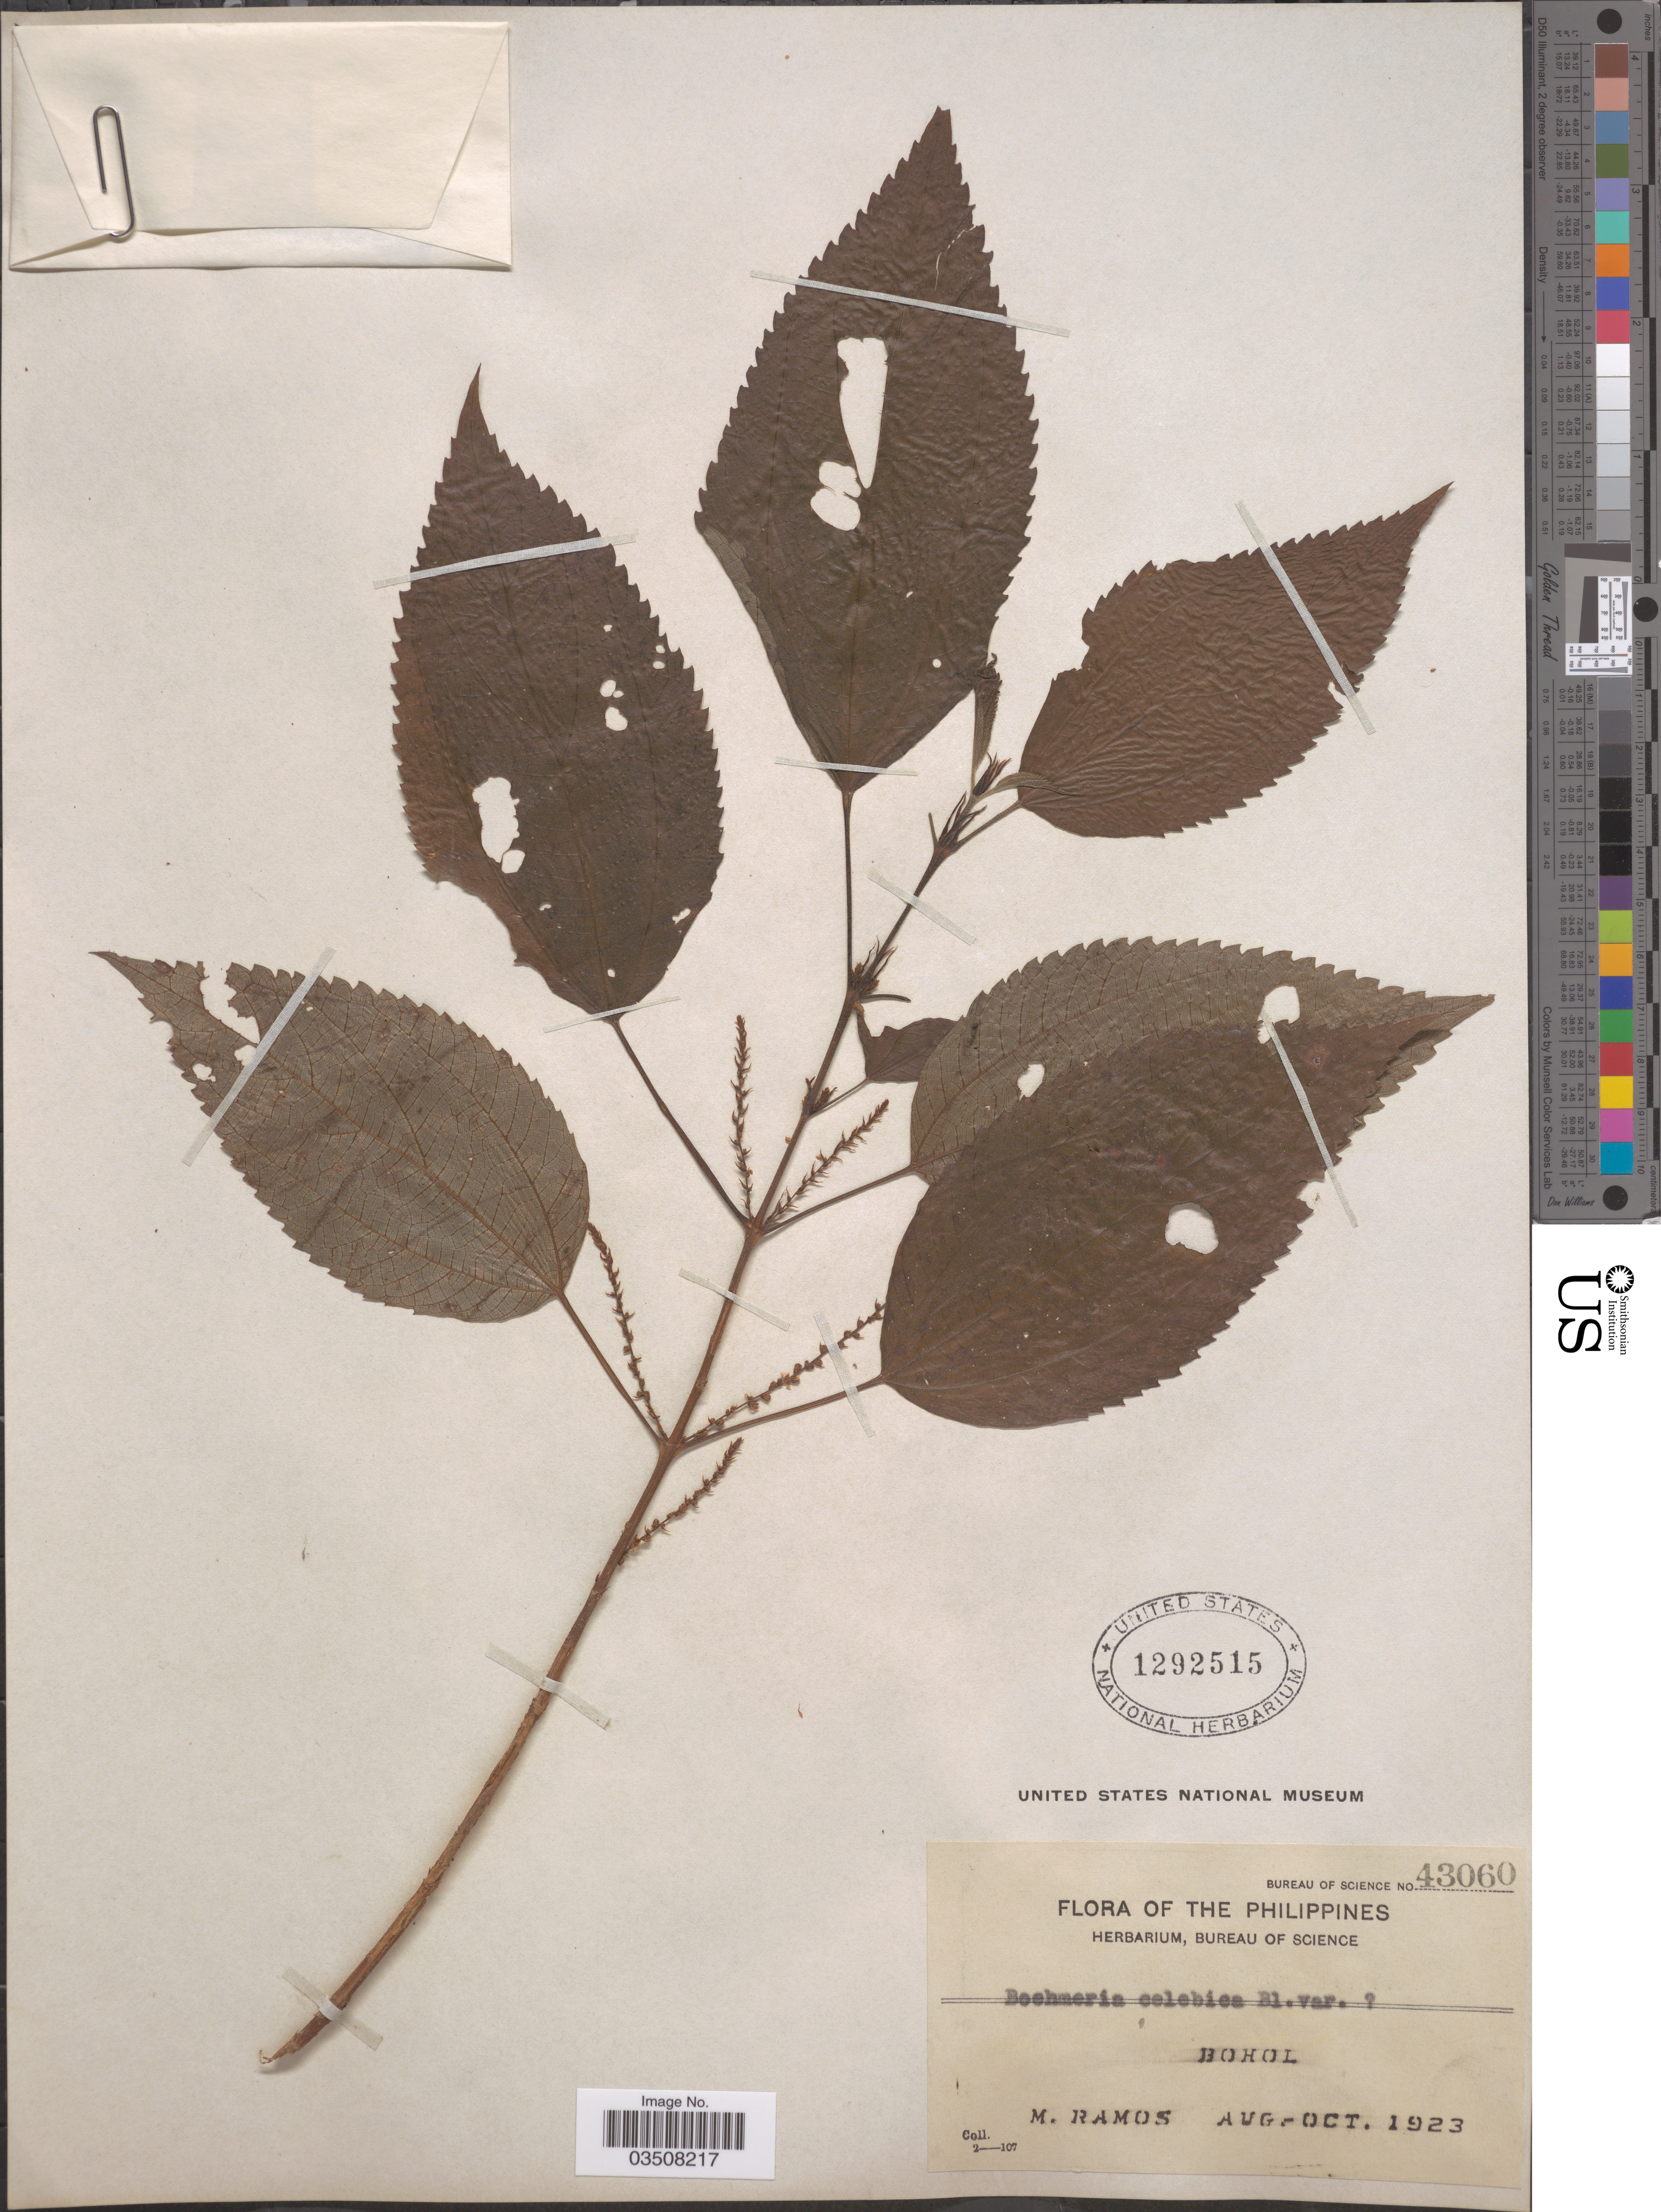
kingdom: Plantae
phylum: Tracheophyta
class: Magnoliopsida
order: Rosales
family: Urticaceae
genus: Boehmeria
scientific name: Boehmeria celebica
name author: Blume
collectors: M. Ramos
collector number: Bureau of Science 43060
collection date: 1923-08/1923-10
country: Philippines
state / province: Central Visayas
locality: Bohol.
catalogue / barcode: US 1292515